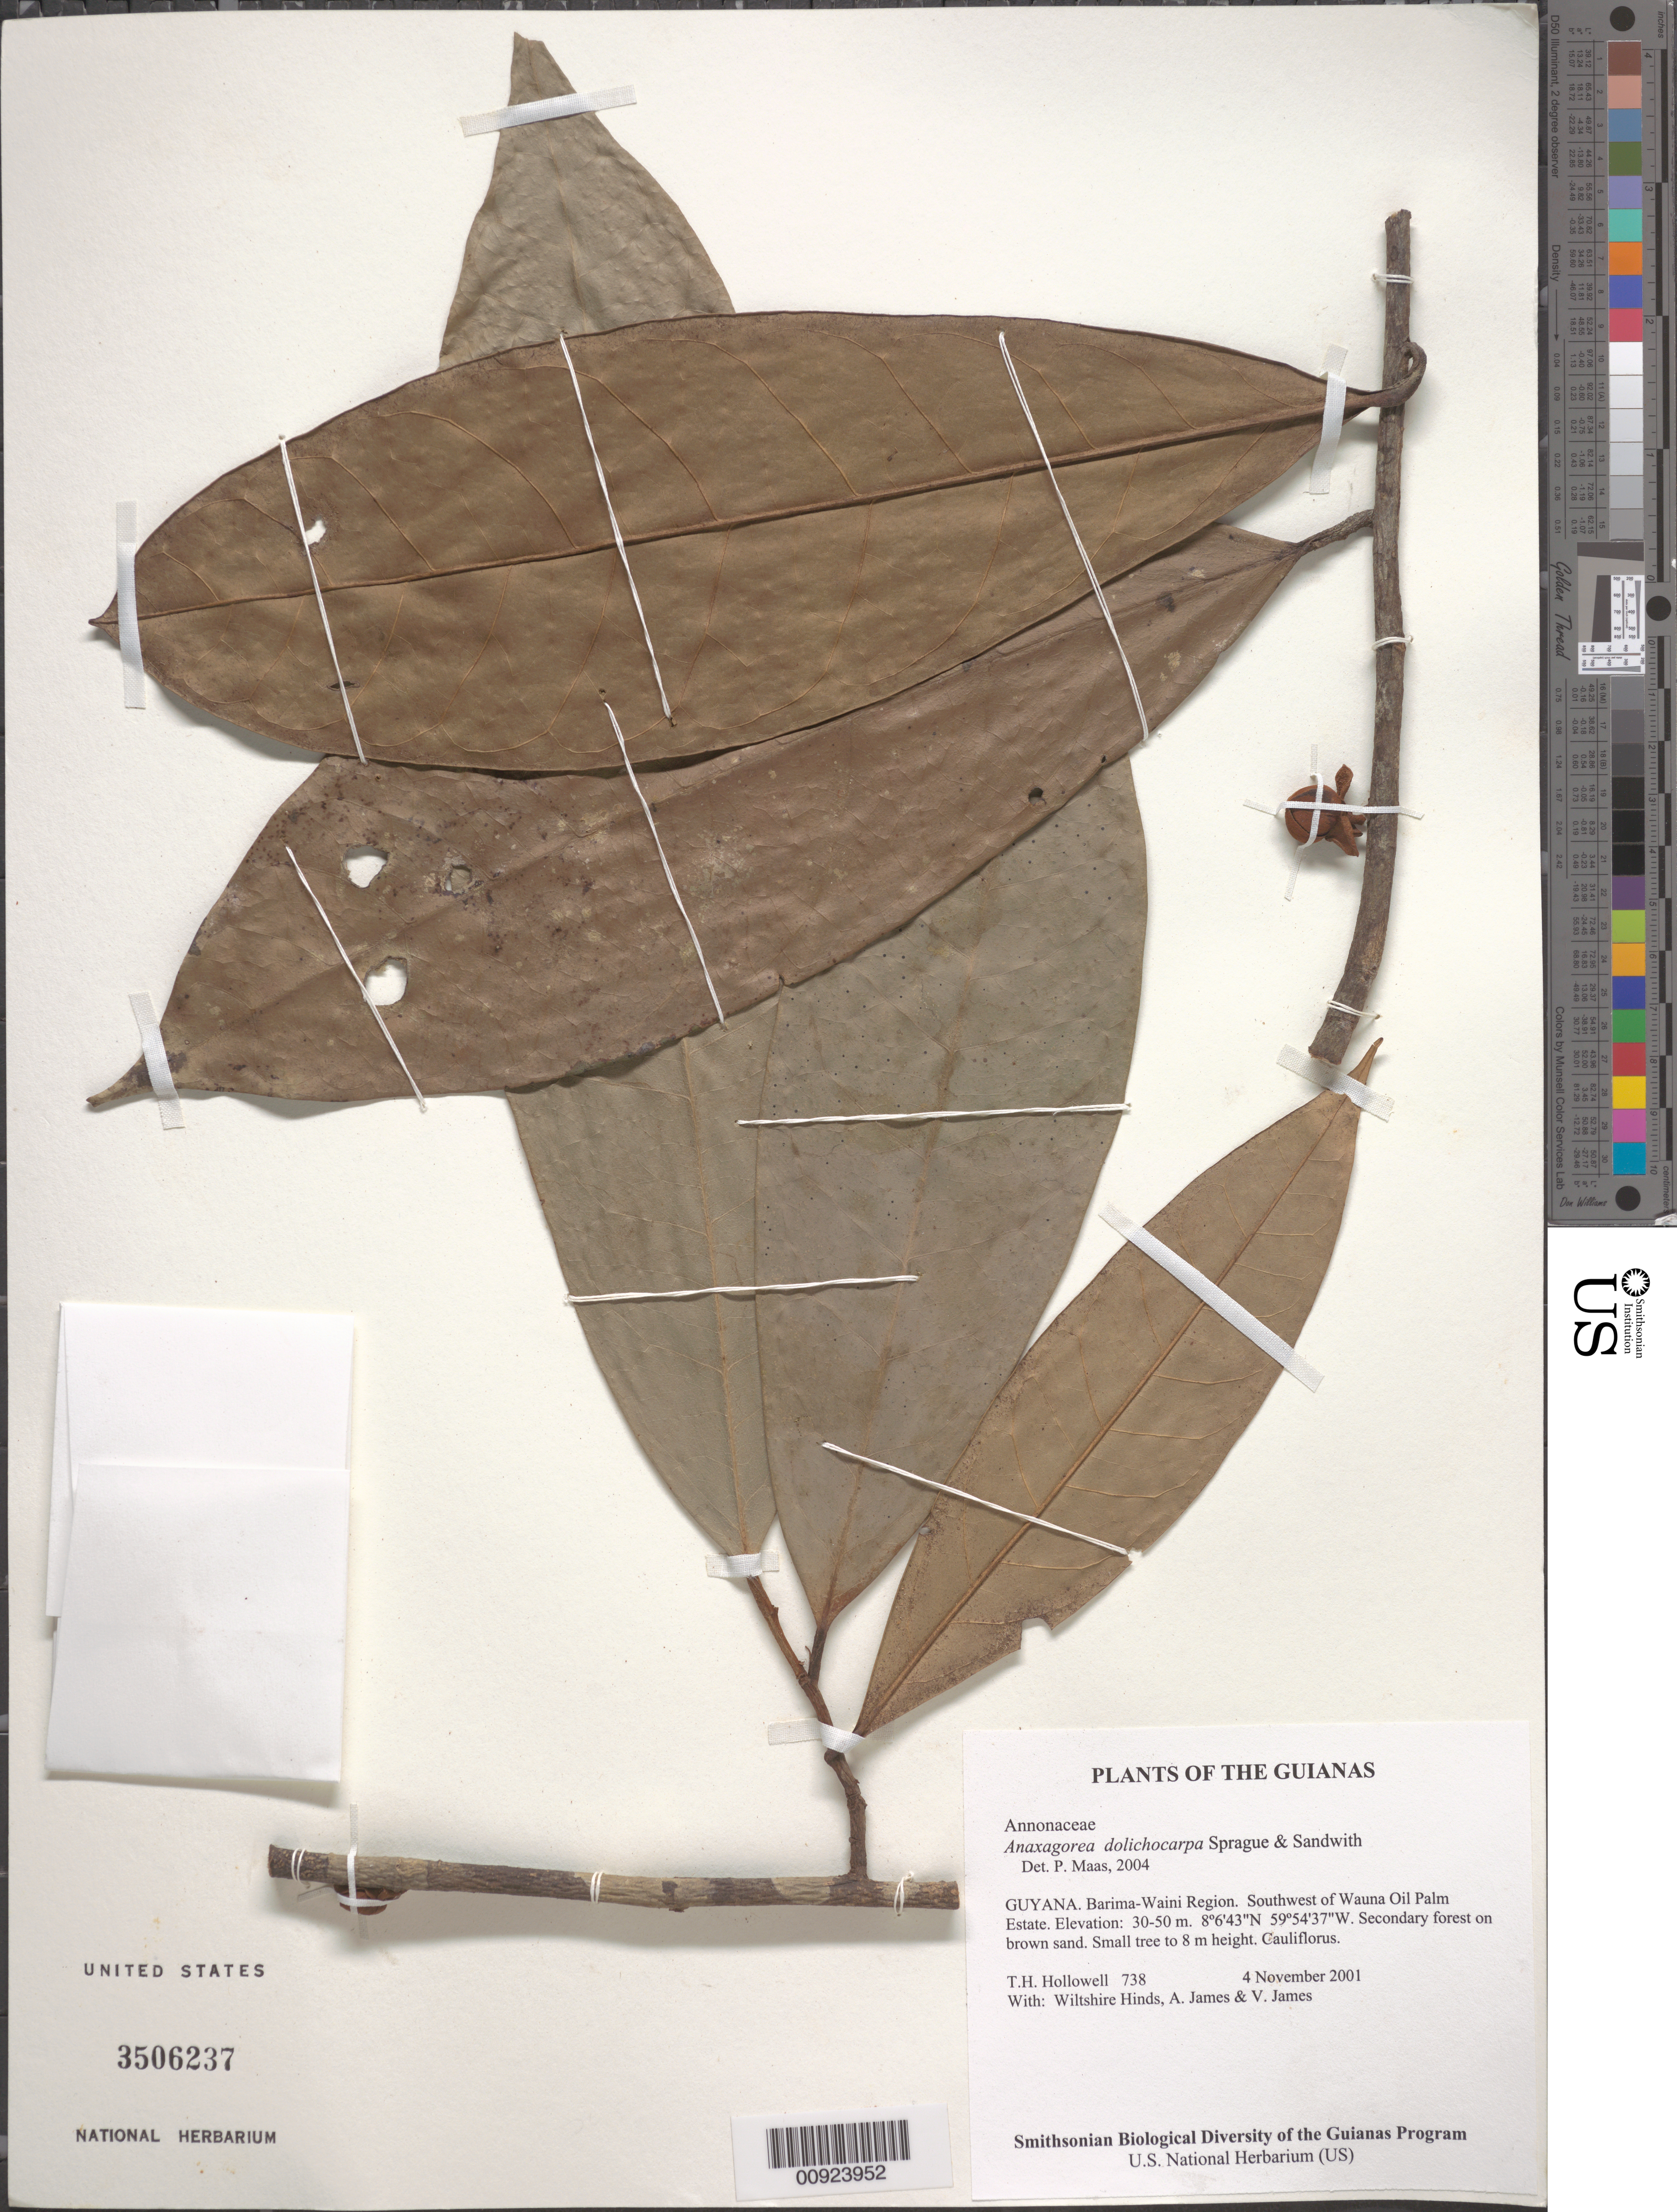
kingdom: Plantae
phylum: Tracheophyta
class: Magnoliopsida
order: Magnoliales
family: Annonaceae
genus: Anaxagorea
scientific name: Anaxagorea dolichocarpa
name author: Sprague & Sandwith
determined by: Maas, Paul J. M.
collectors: T. Hollowell, W. Hinds, A. James & V. James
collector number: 738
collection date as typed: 4 November 2001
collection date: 2001-11-04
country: Guyana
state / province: Barima-Waini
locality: Southwest of Wauna Oil Palm Estate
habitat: Secondary forest on brown sand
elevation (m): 30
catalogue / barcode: US 3506237